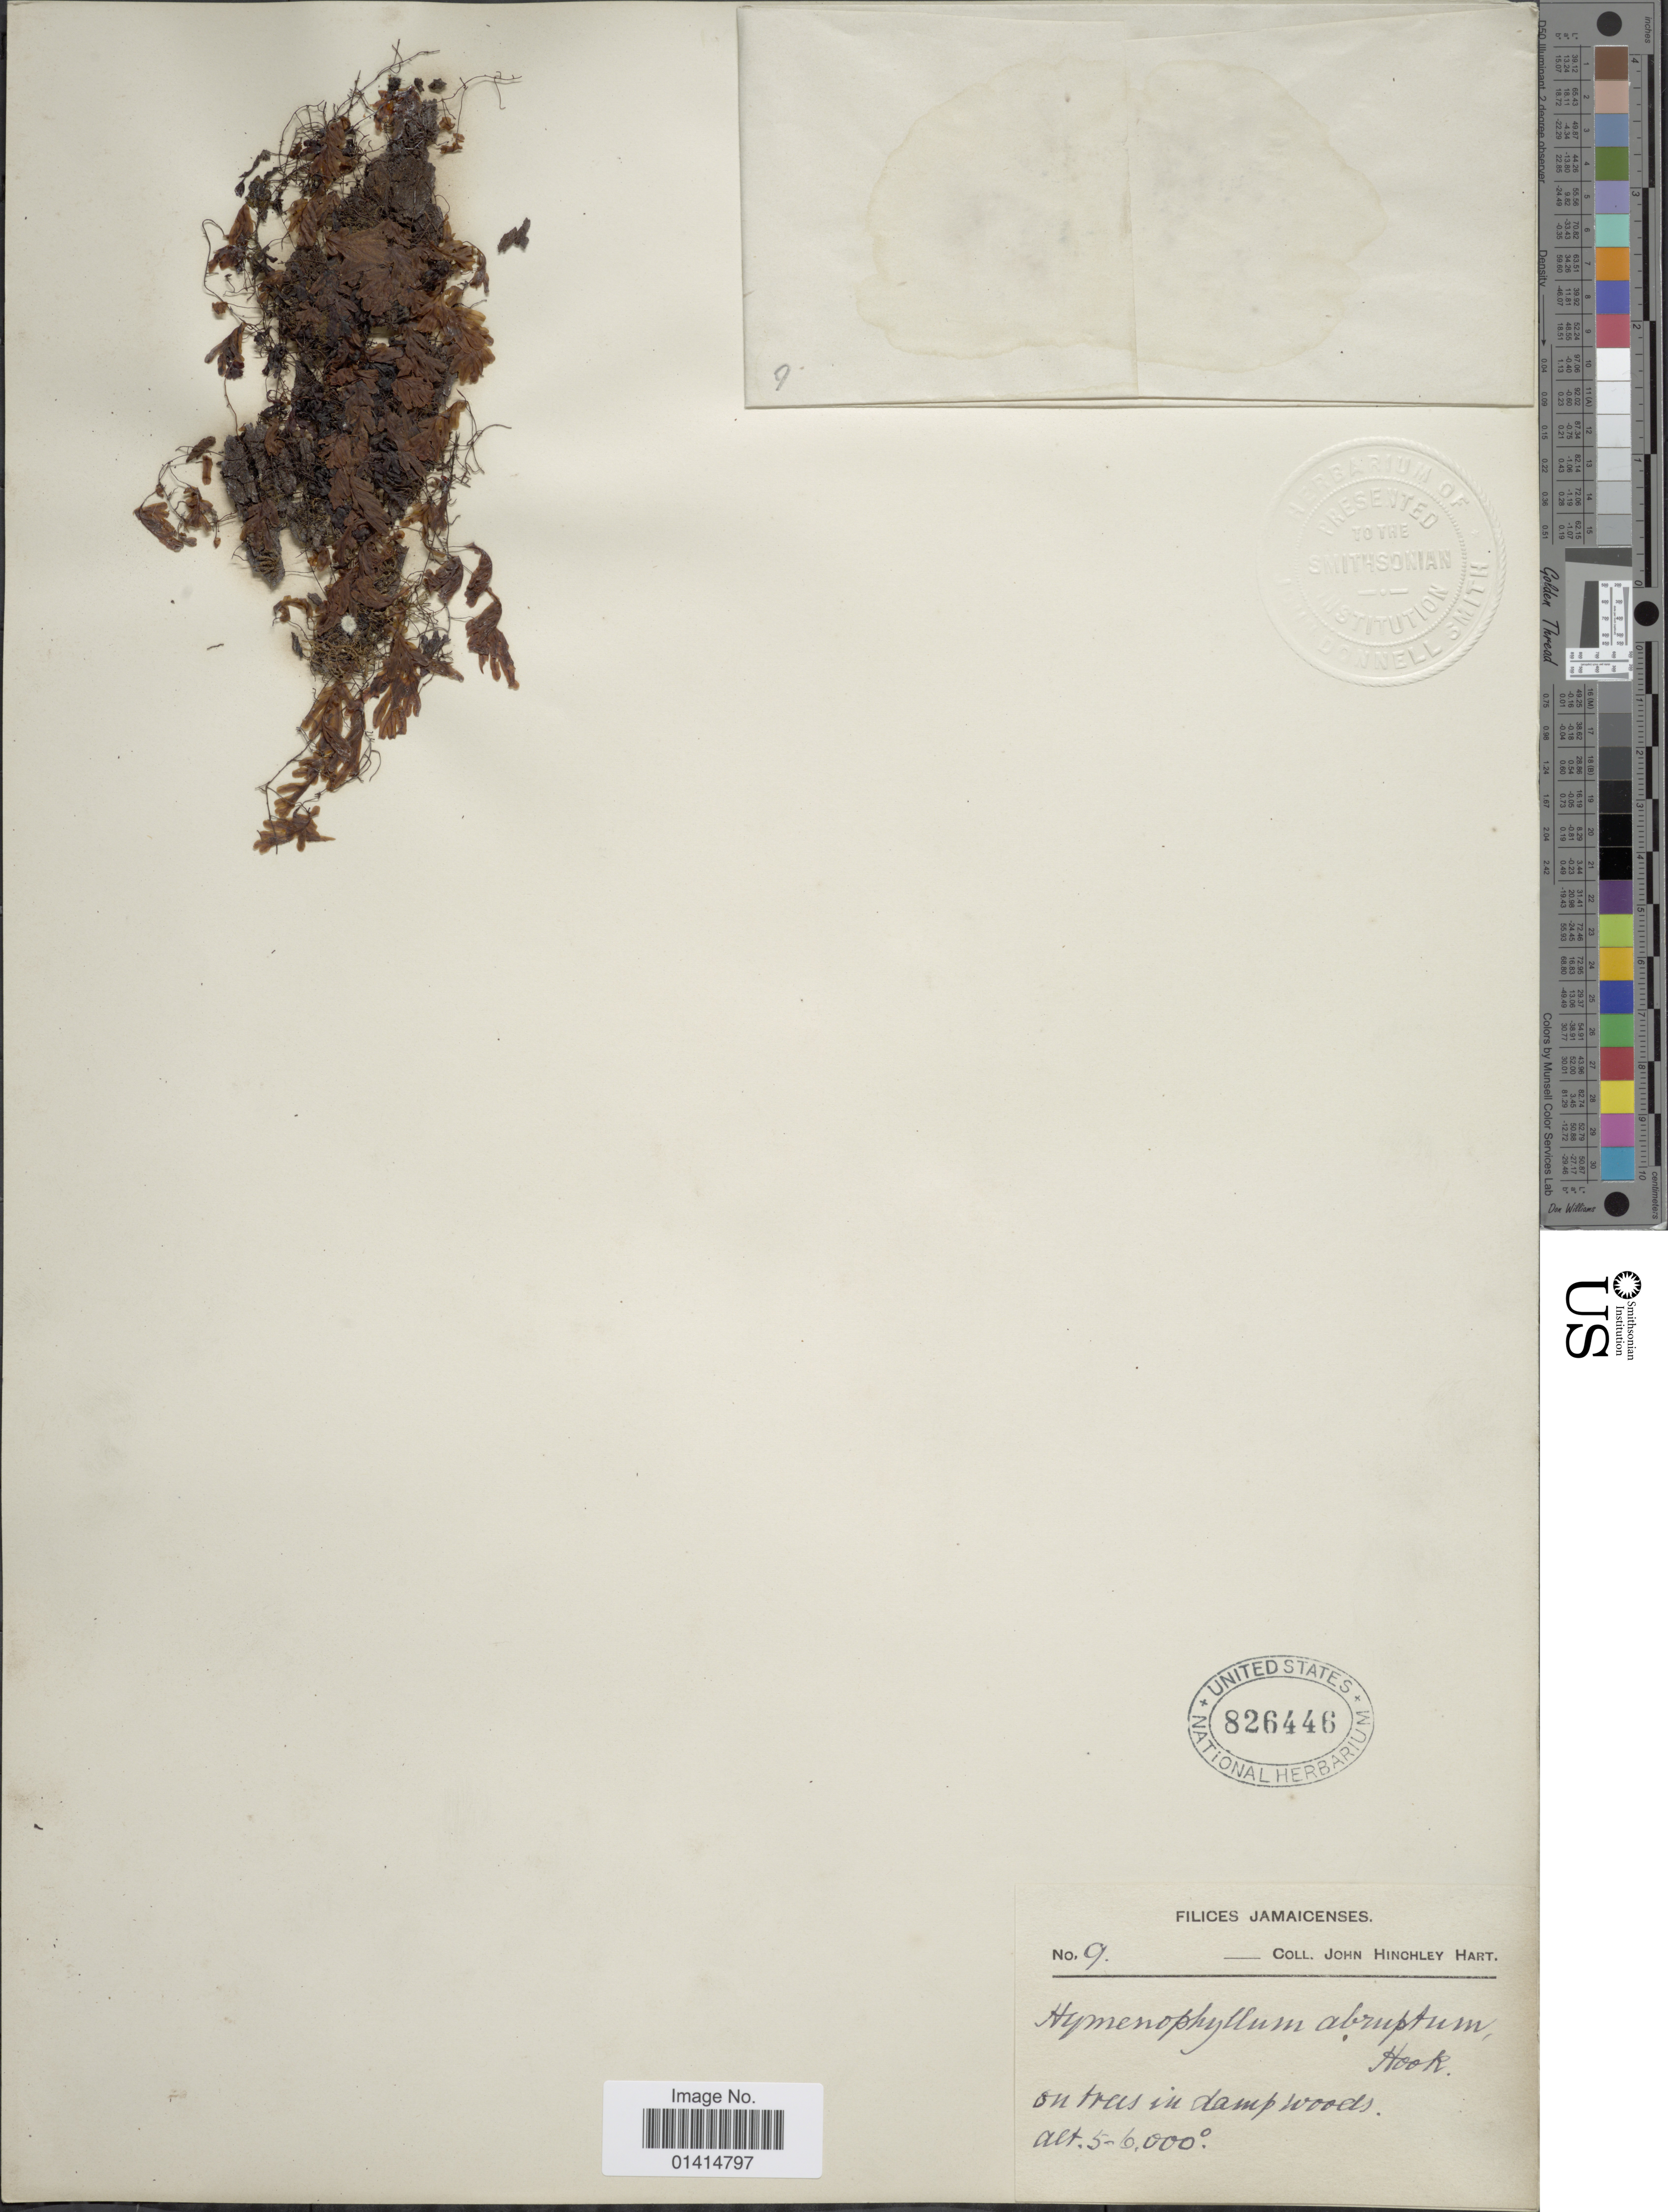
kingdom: Plantae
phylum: Tracheophyta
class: Polypodiopsida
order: Hymenophyllales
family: Hymenophyllaceae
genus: Hymenophyllum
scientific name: Hymenophyllum abruptum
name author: Hook.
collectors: J. H. Hart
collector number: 9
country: Jamaica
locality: On trees in damp woods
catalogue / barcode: US 826446